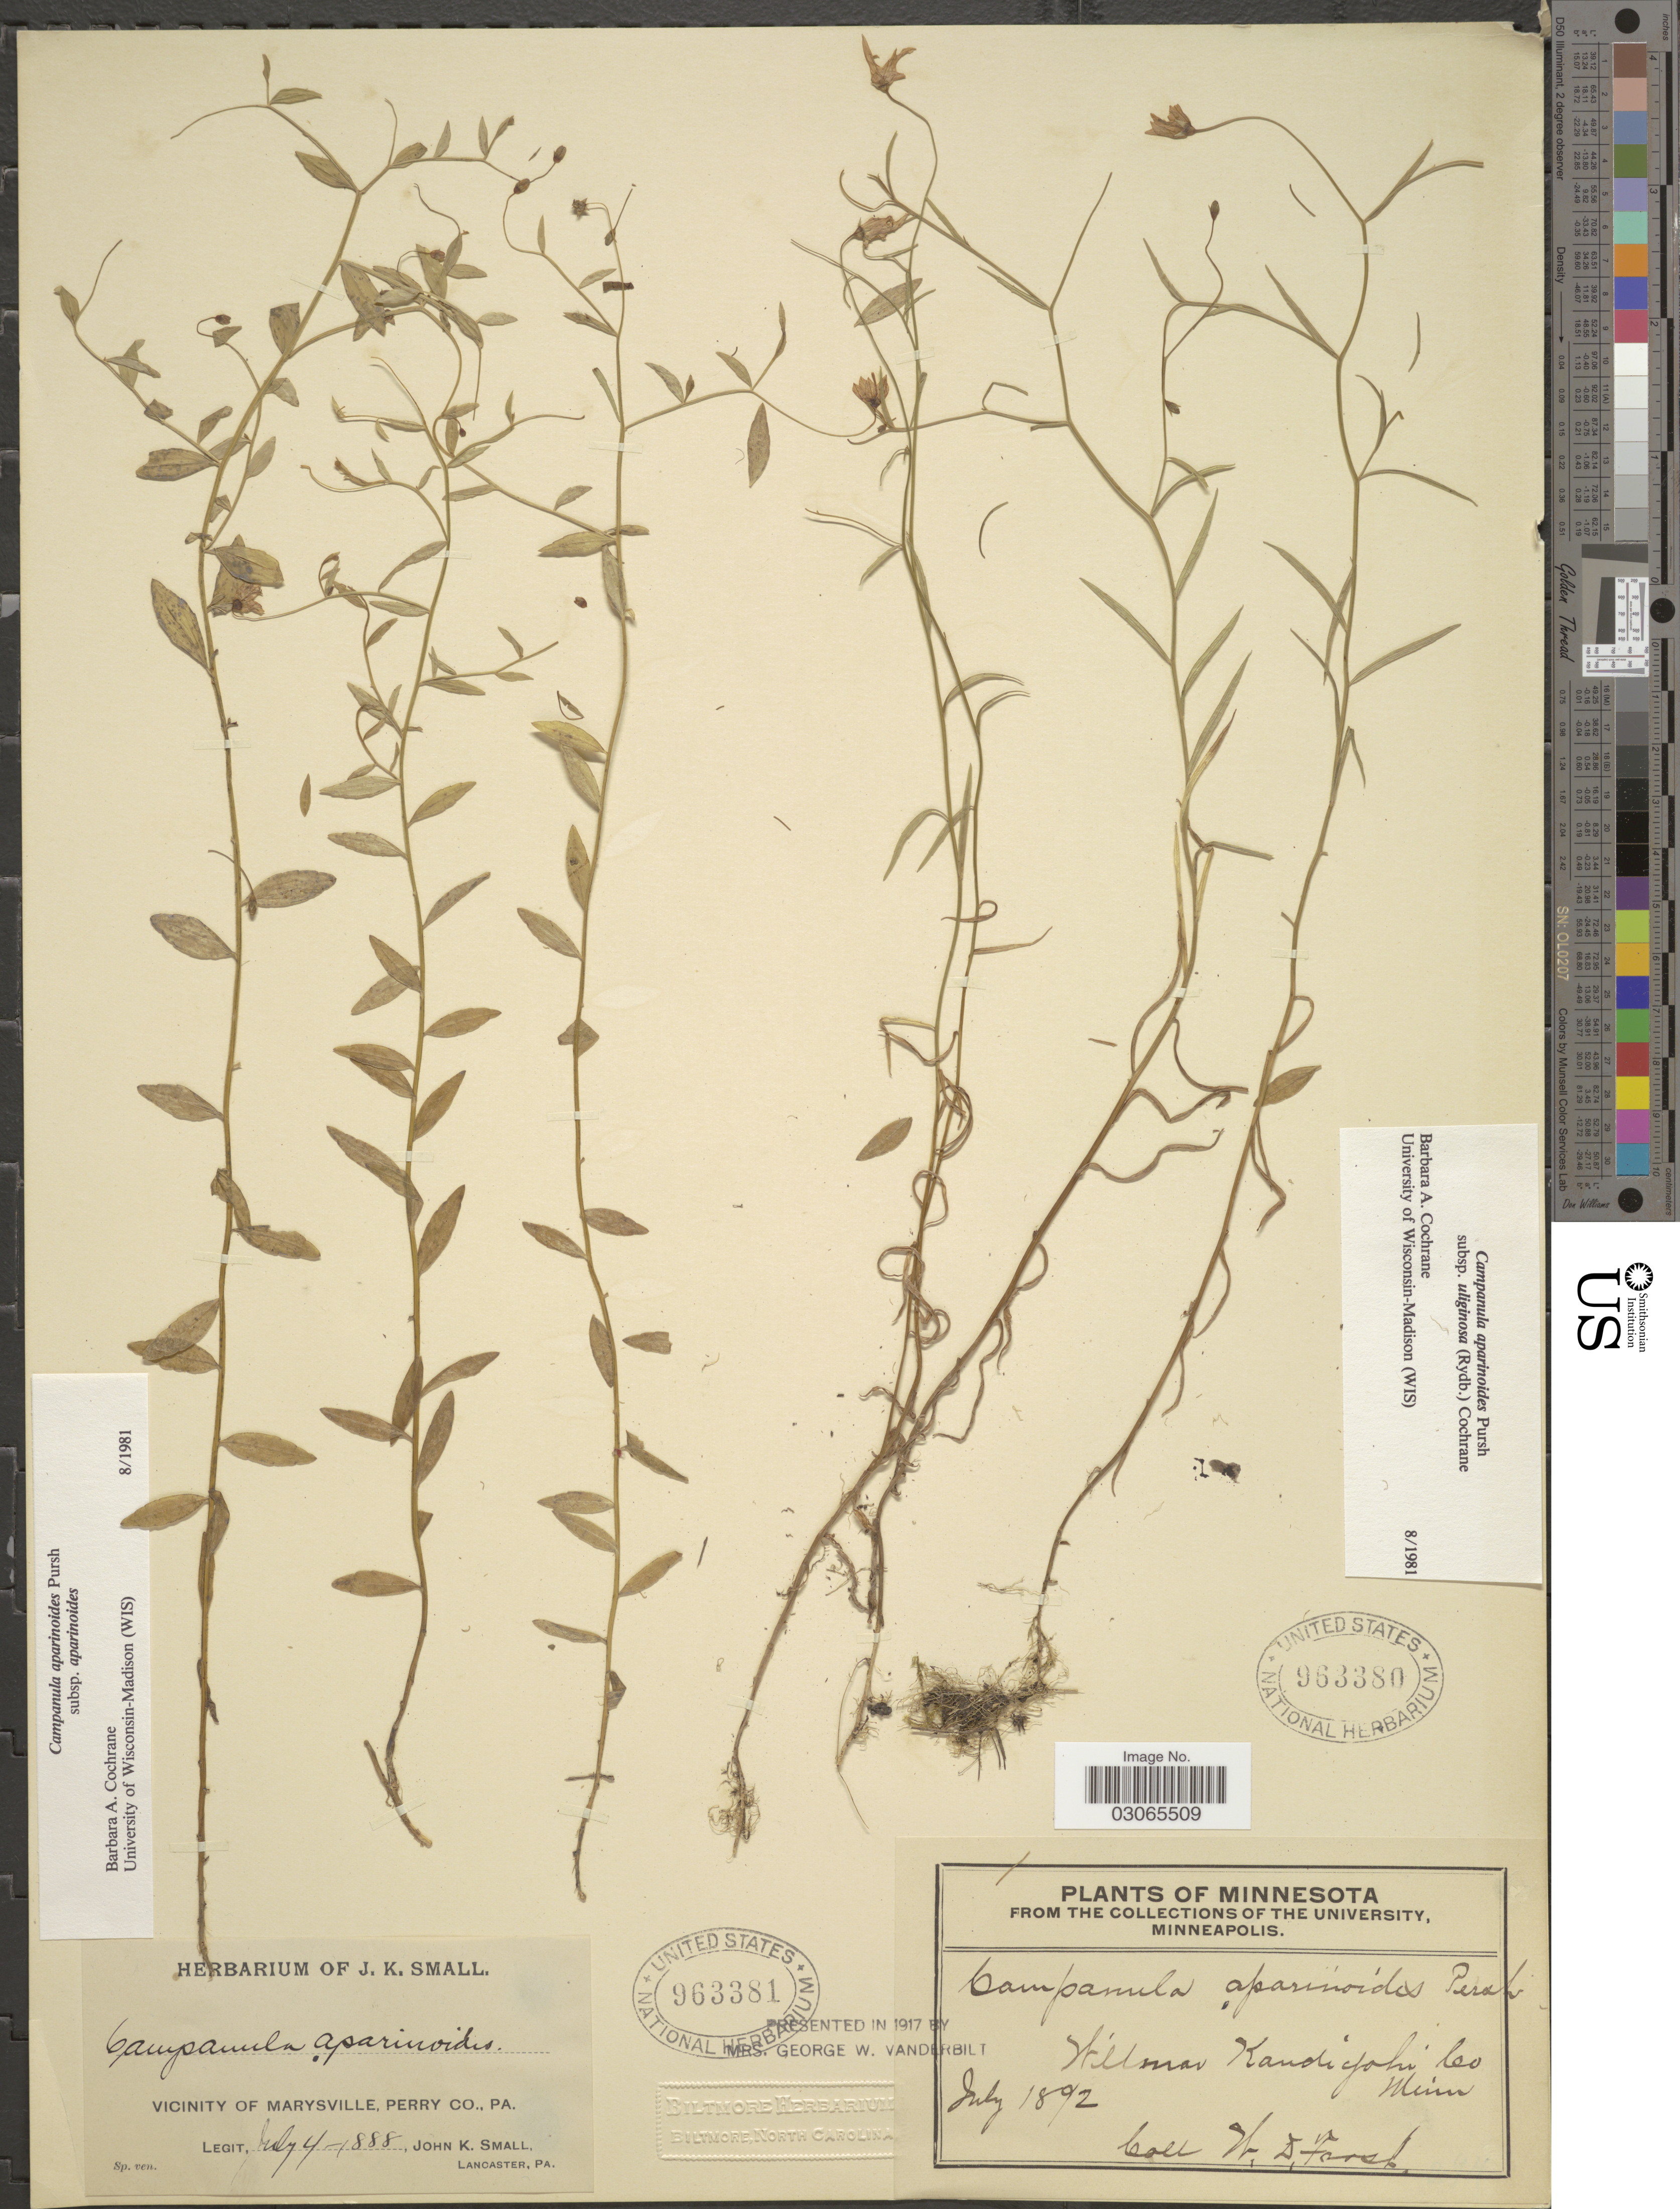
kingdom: Plantae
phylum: Tracheophyta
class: Magnoliopsida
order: Asterales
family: Campanulaceae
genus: Campanula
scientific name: Campanula aparinoides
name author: Pursh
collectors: W. Frost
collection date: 1892-07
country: United States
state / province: Minnesota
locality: Willmar Kandiyohi Co.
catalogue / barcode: US 963380-2